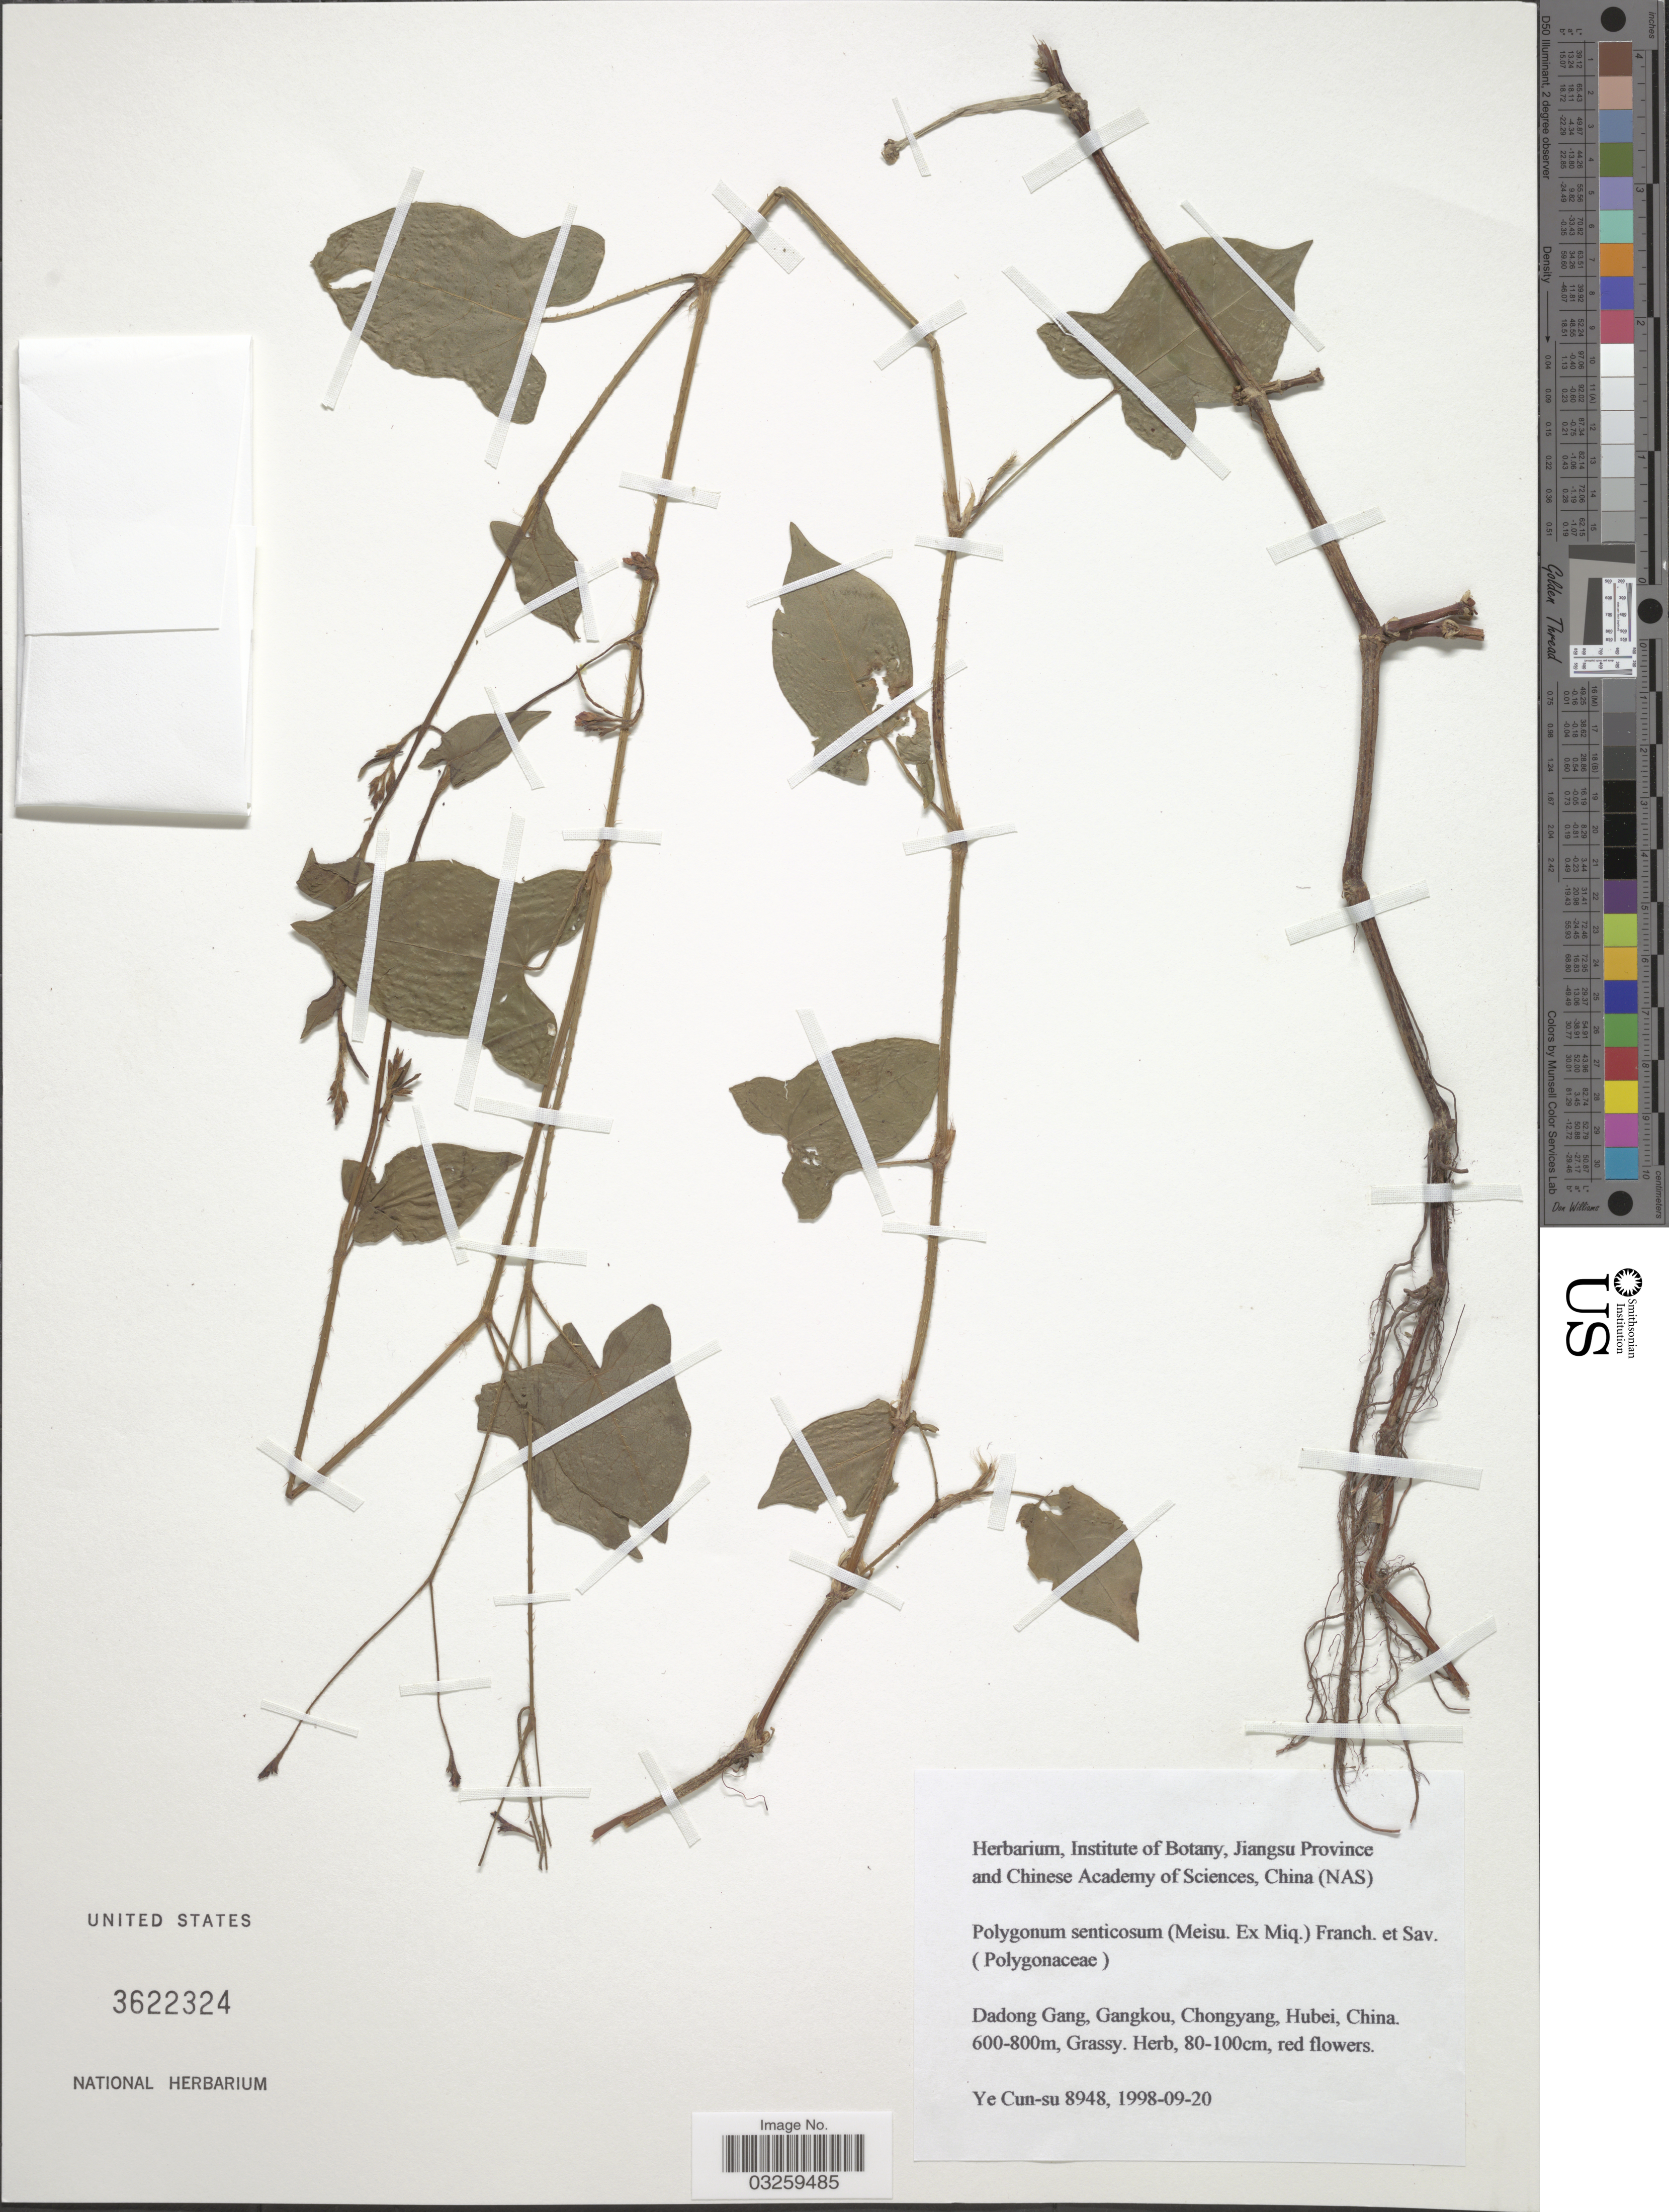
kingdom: Plantae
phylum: Tracheophyta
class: Magnoliopsida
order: Caryophyllales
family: Polygonaceae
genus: Polygonum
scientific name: Polygonum senticosum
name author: Franch. & Sav.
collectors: Ye Cun-su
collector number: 8948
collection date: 1998-09-20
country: China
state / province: Hubei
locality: Dadong Gang, Gangkou, Chongyang, Hubei.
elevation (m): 600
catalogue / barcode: US 3622324